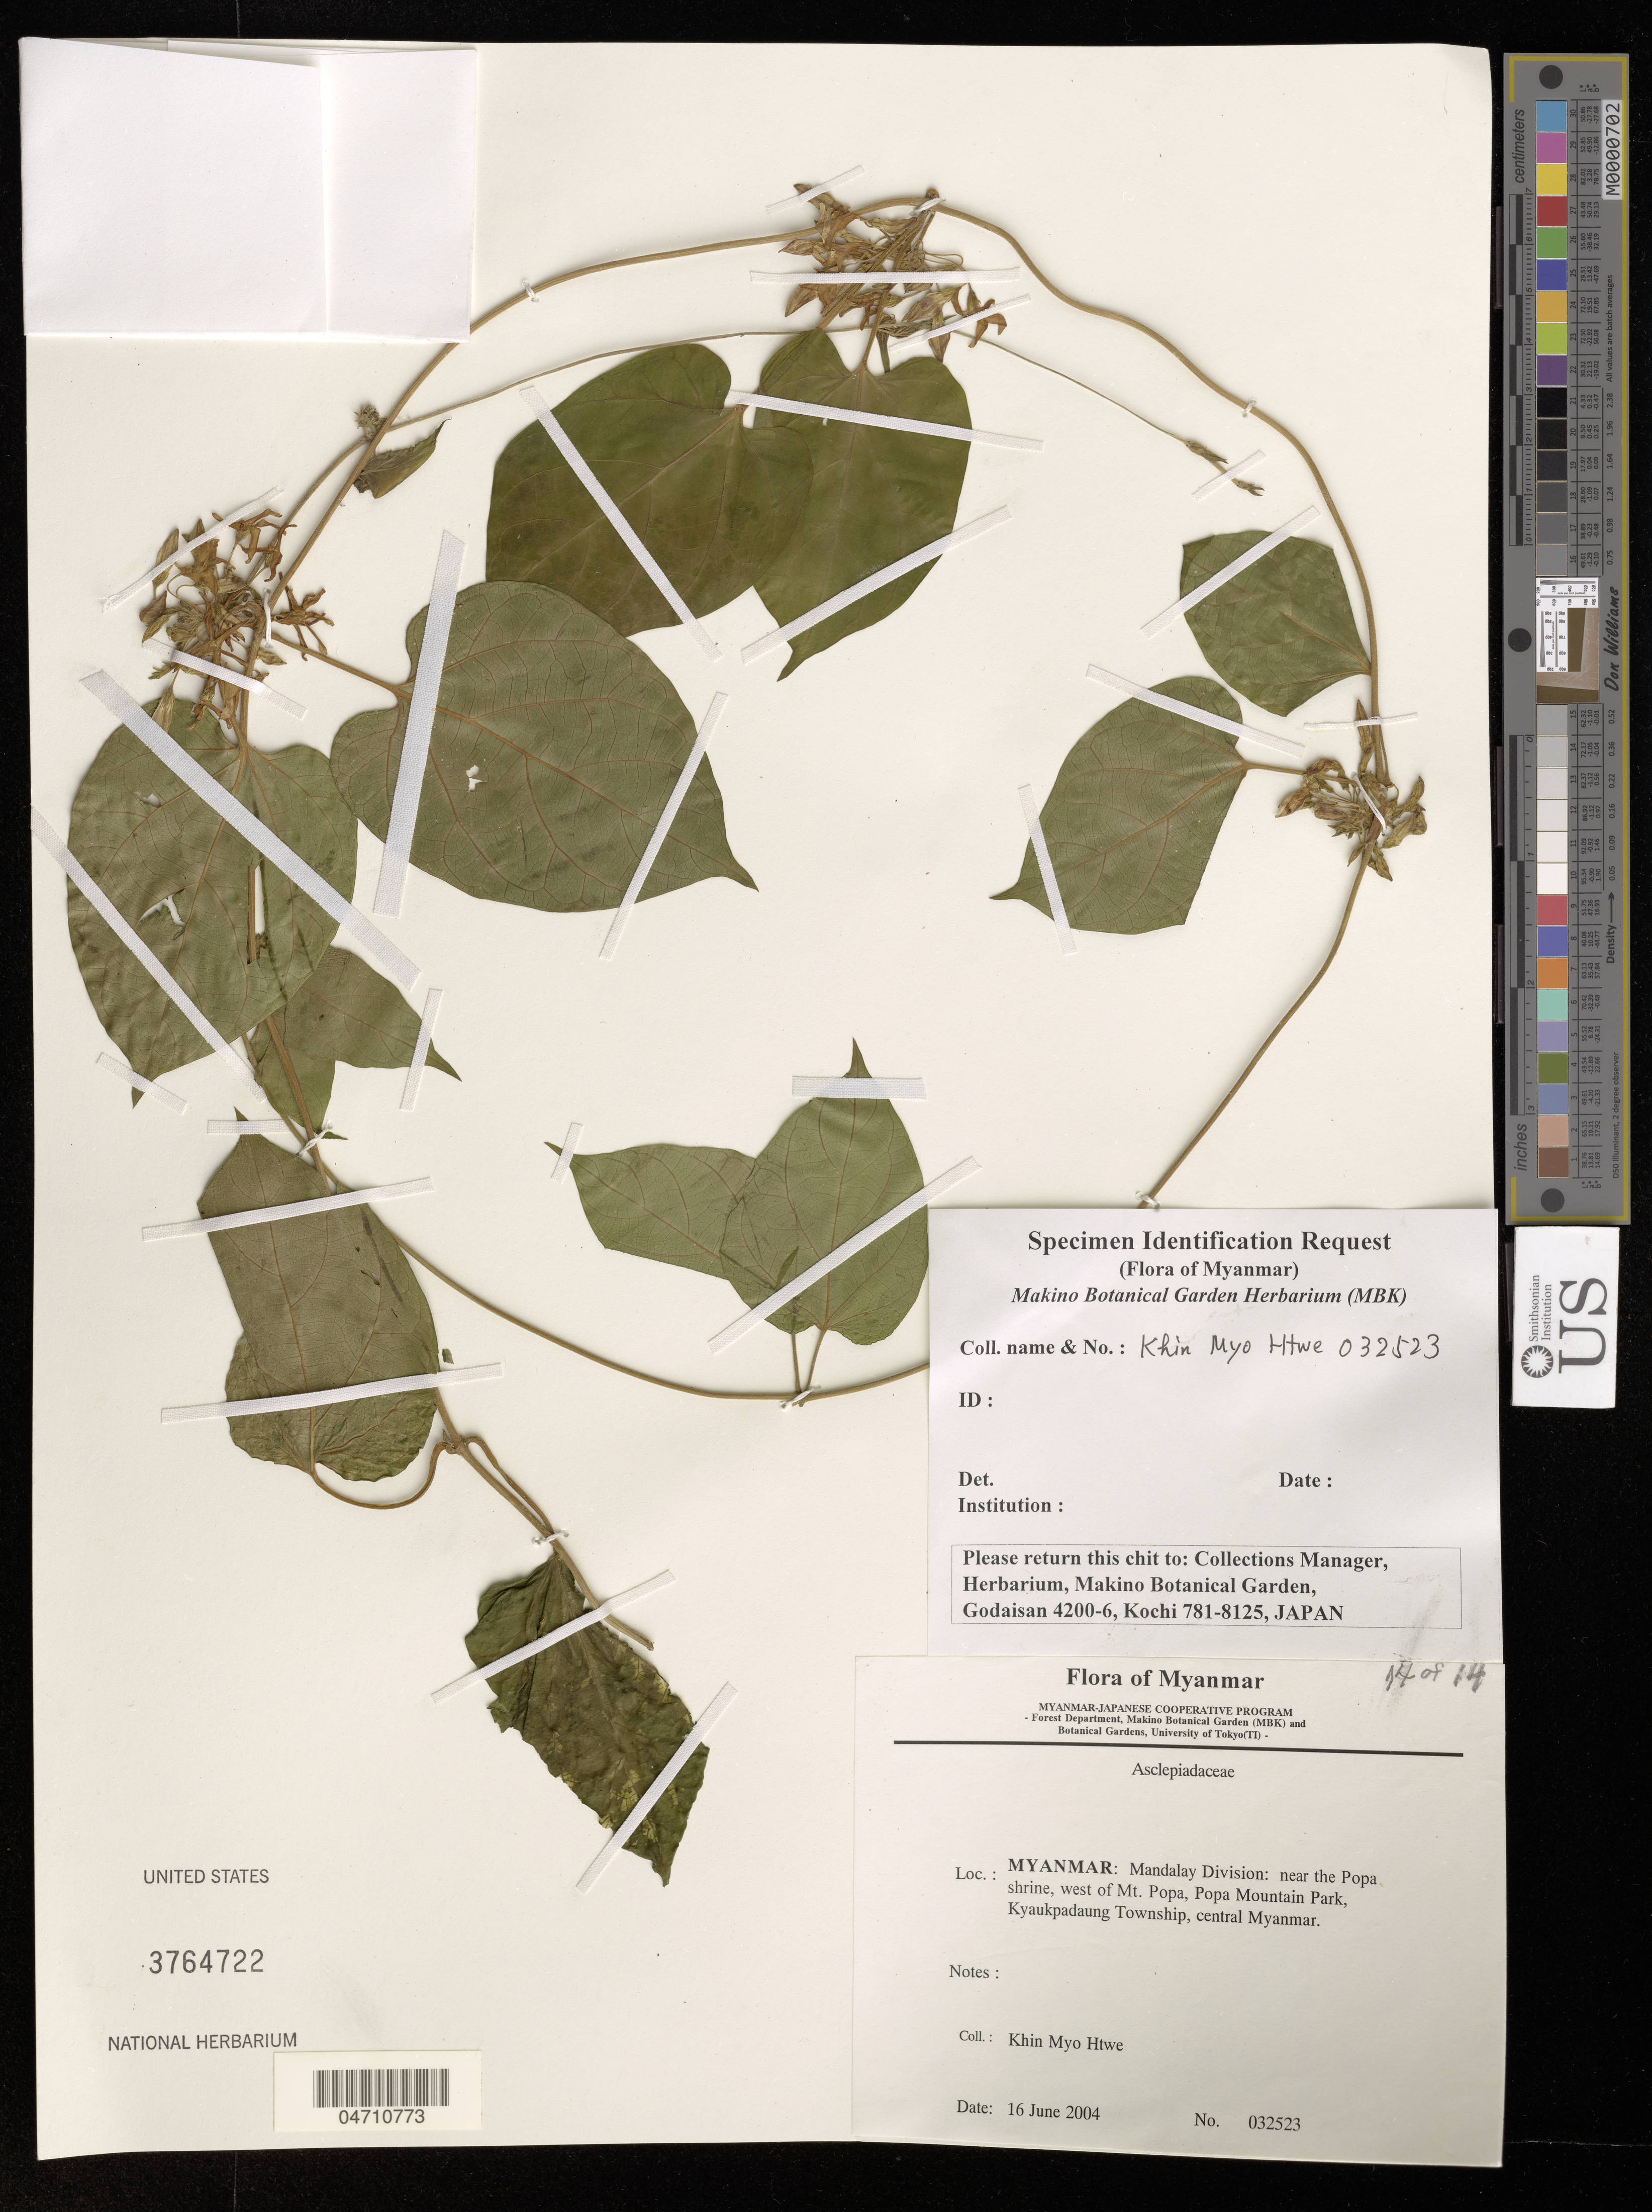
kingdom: Plantae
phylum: Tracheophyta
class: Magnoliopsida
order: Gentianales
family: Apocynaceae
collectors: K. Htwe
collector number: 032523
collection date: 2004-06-16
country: Myanmar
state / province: Mandalay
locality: Mandalay Division: near the Popa shrine, west of Mt. Popa, Popa Mountain Park, Kyaukpadaung Township, central Myanmar.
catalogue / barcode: US 3764722